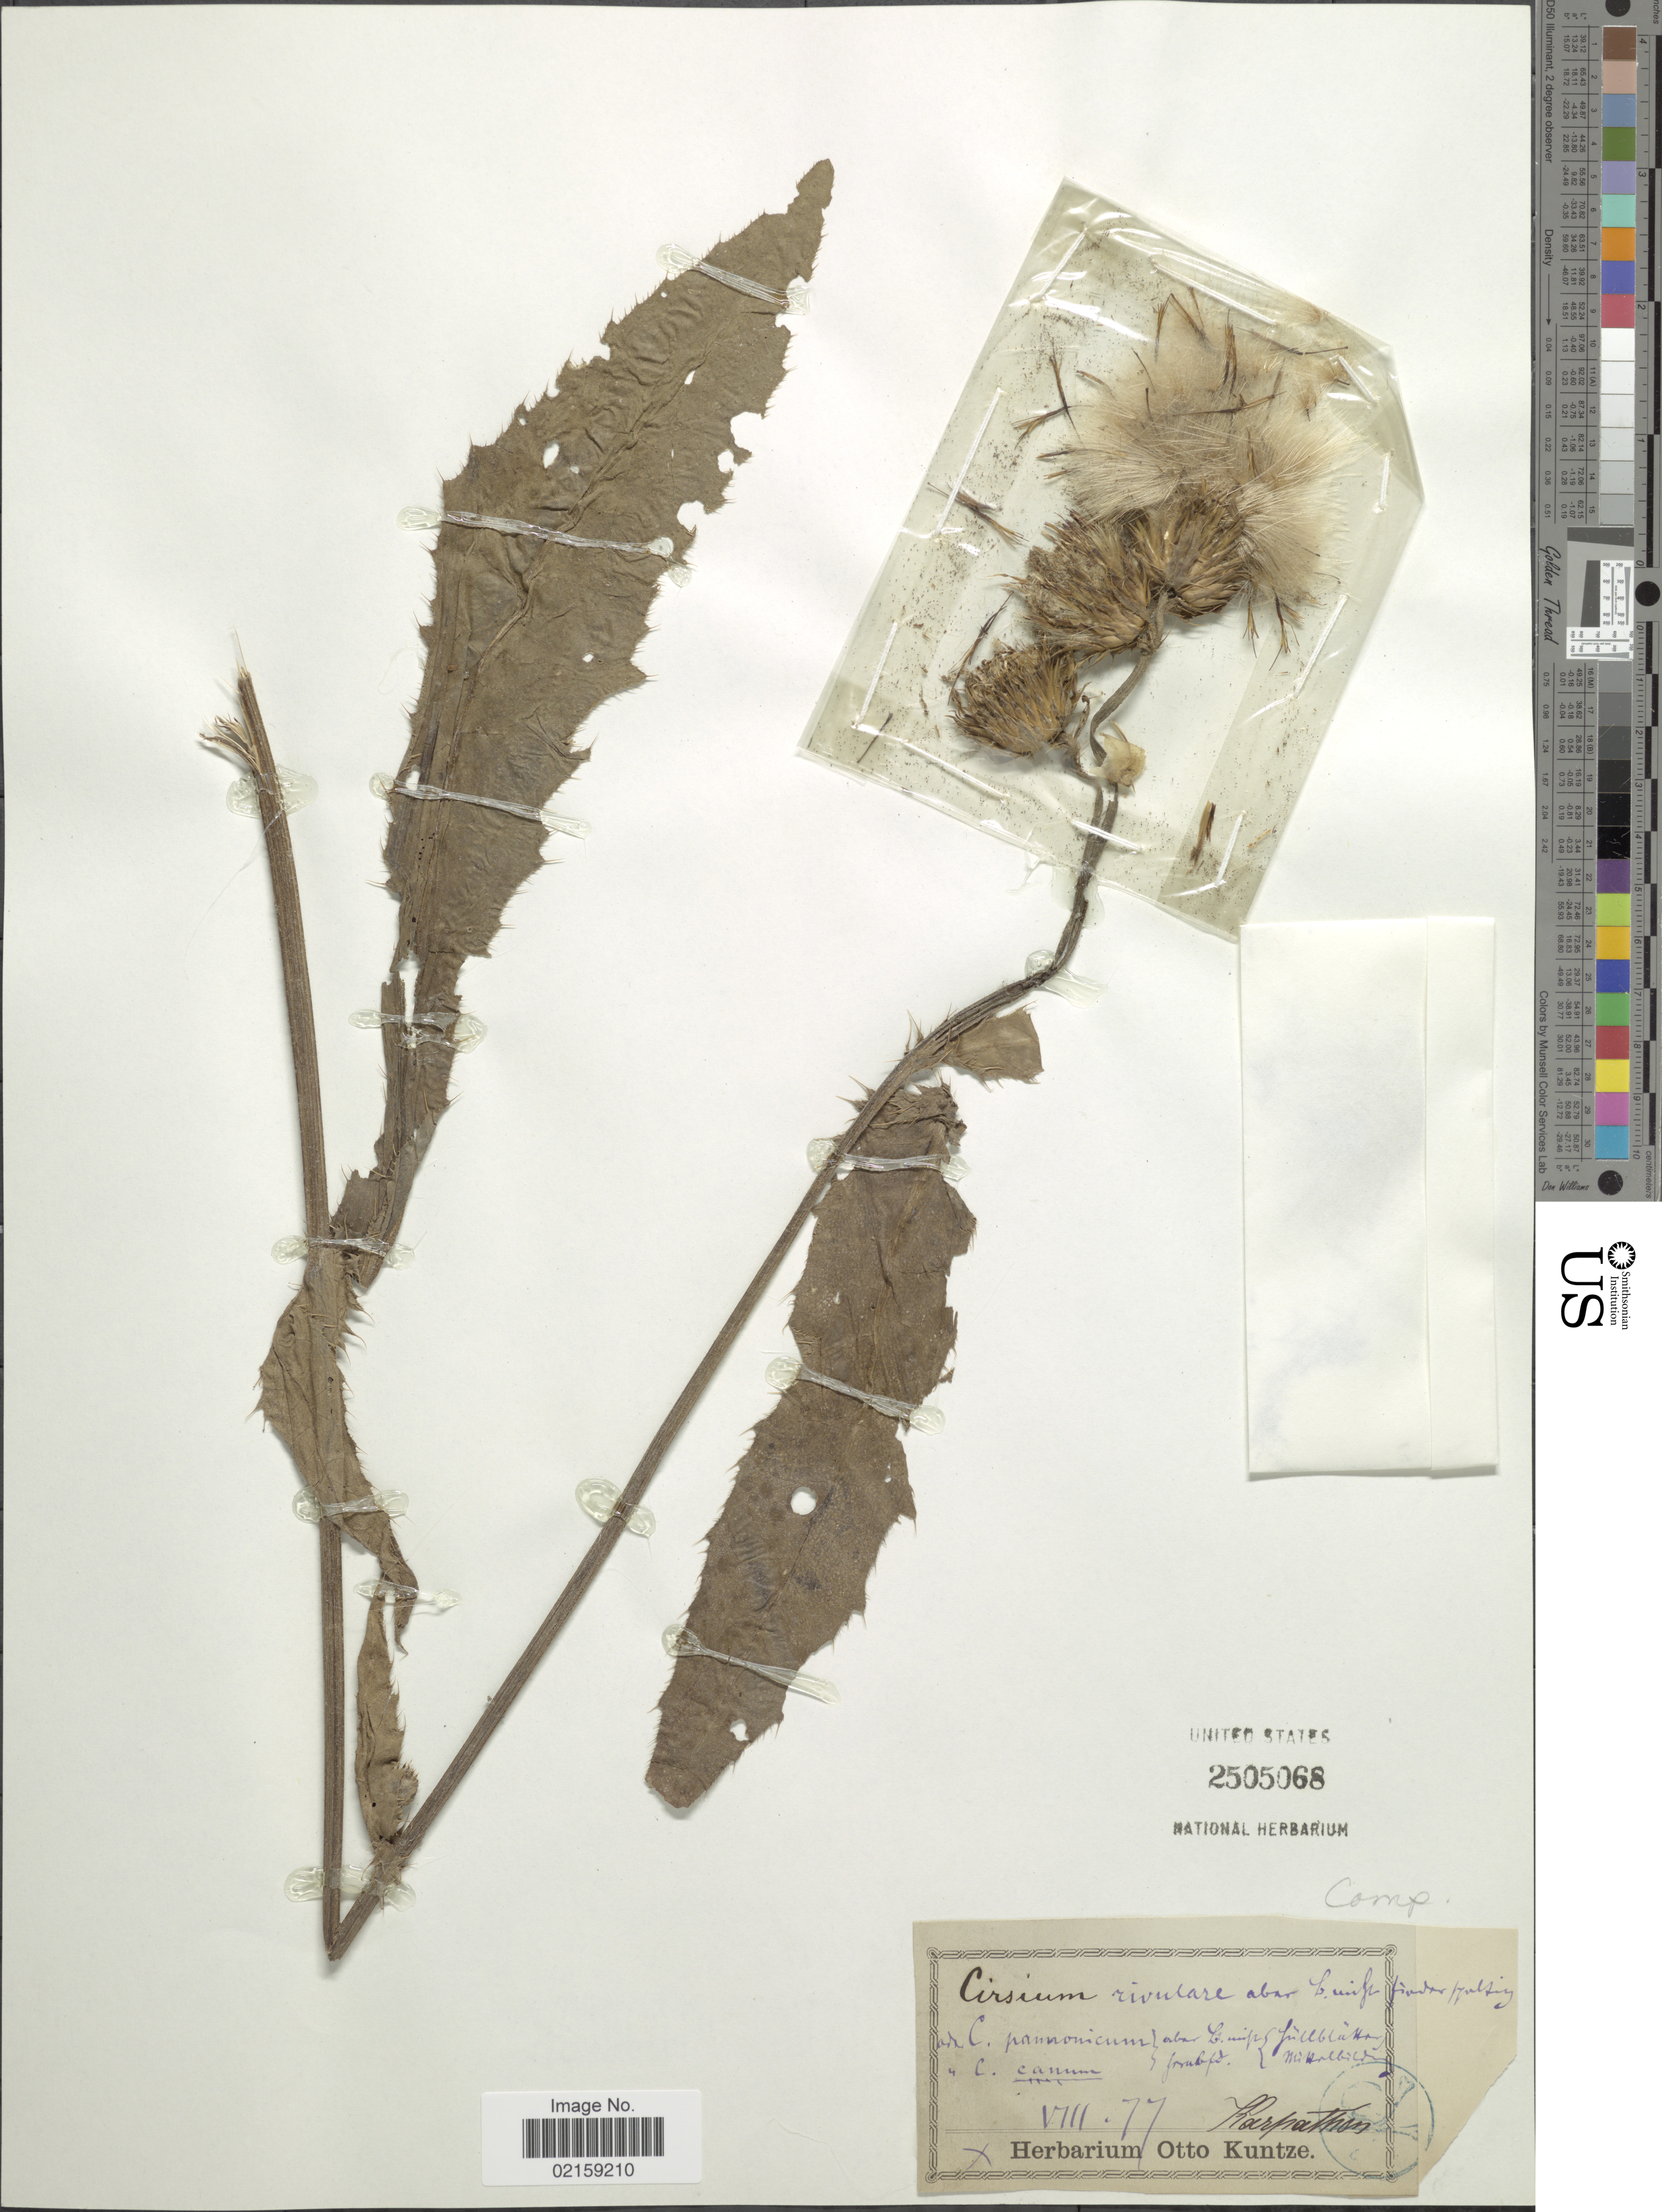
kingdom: Plantae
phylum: Tracheophyta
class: Magnoliopsida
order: Asterales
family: Asteraceae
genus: Cirsium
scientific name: Cirsium rivulare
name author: (Jacq.) All.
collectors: ex herb. Otto Kuntze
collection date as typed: Transcribed d/m/y: /8/77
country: Greece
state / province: South Aegean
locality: Karpathos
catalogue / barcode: US 2505068